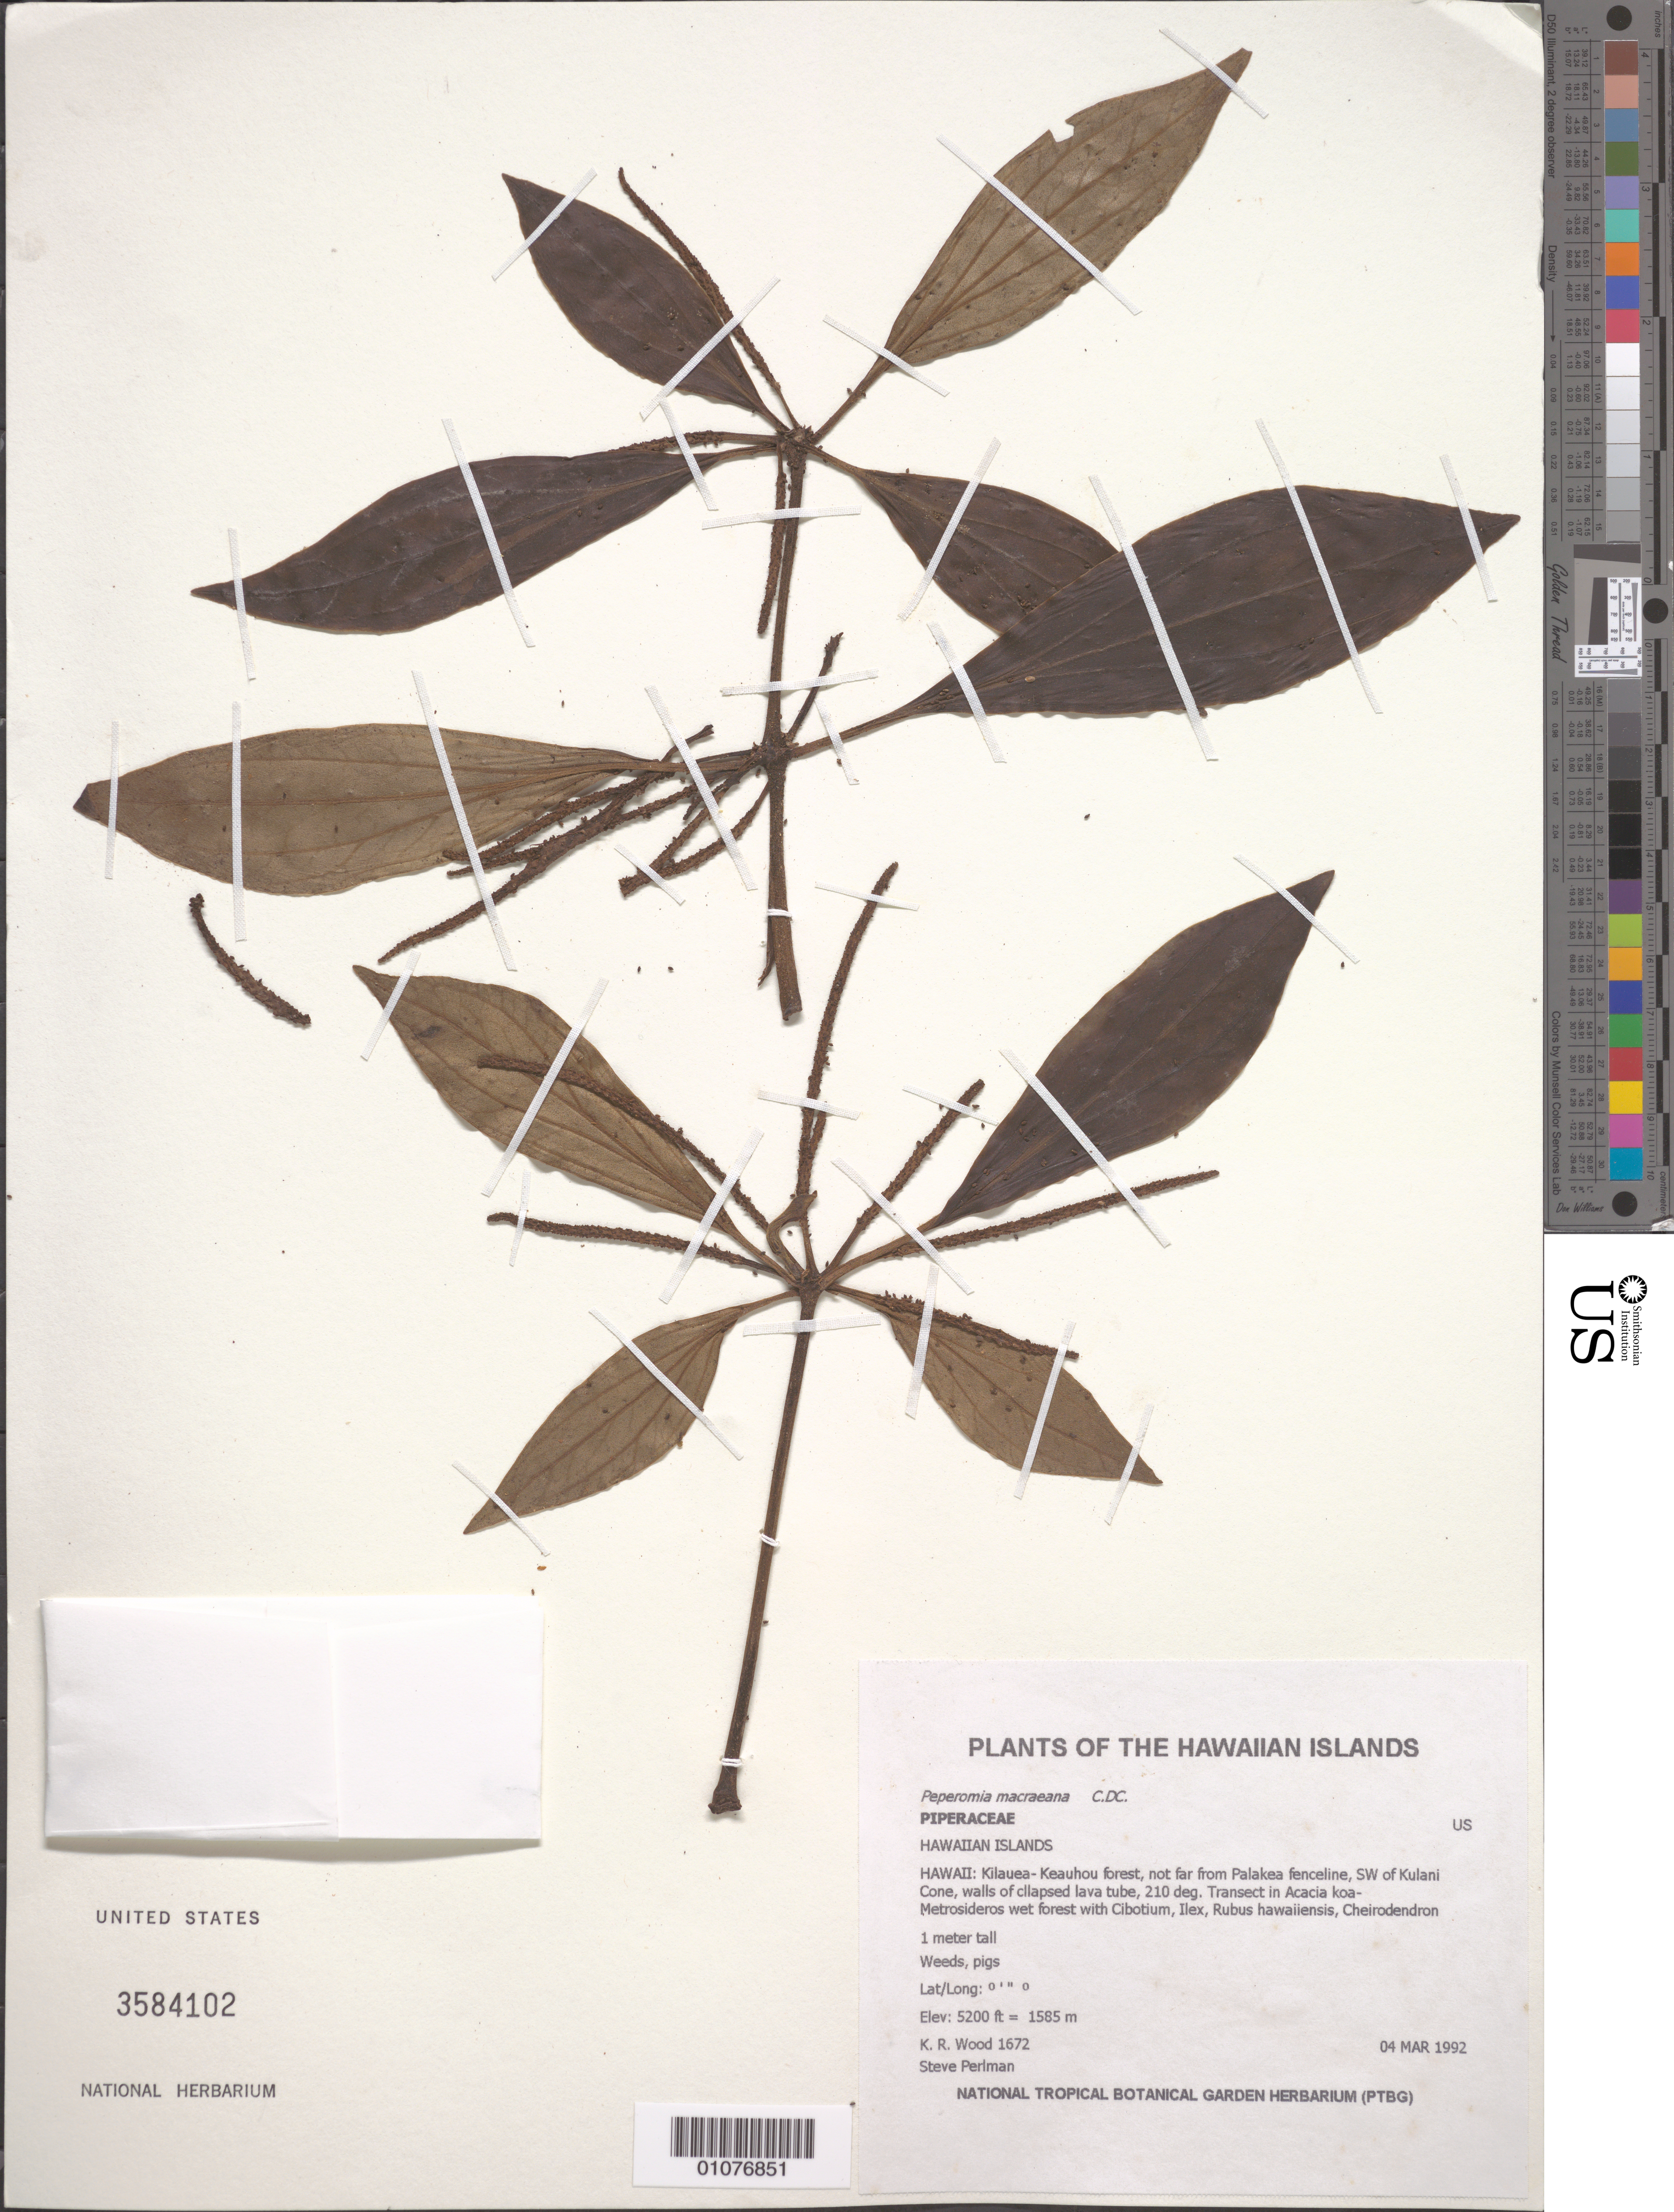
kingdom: Plantae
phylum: Tracheophyta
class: Magnoliopsida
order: Piperales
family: Piperaceae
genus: Peperomia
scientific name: Peperomia macraeana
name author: C. DC.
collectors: K. R. Wood & S. P. Perlman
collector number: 1672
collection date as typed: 4 Mar 1992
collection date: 1992-03-04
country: United States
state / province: Hawaii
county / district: Hawaii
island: Hawaii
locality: Kilauea-Keauhou forest, not far from Palakea fenceline, SW of Kulani Cone, walls of collapsed lava tube.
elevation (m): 1585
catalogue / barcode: US 3584102